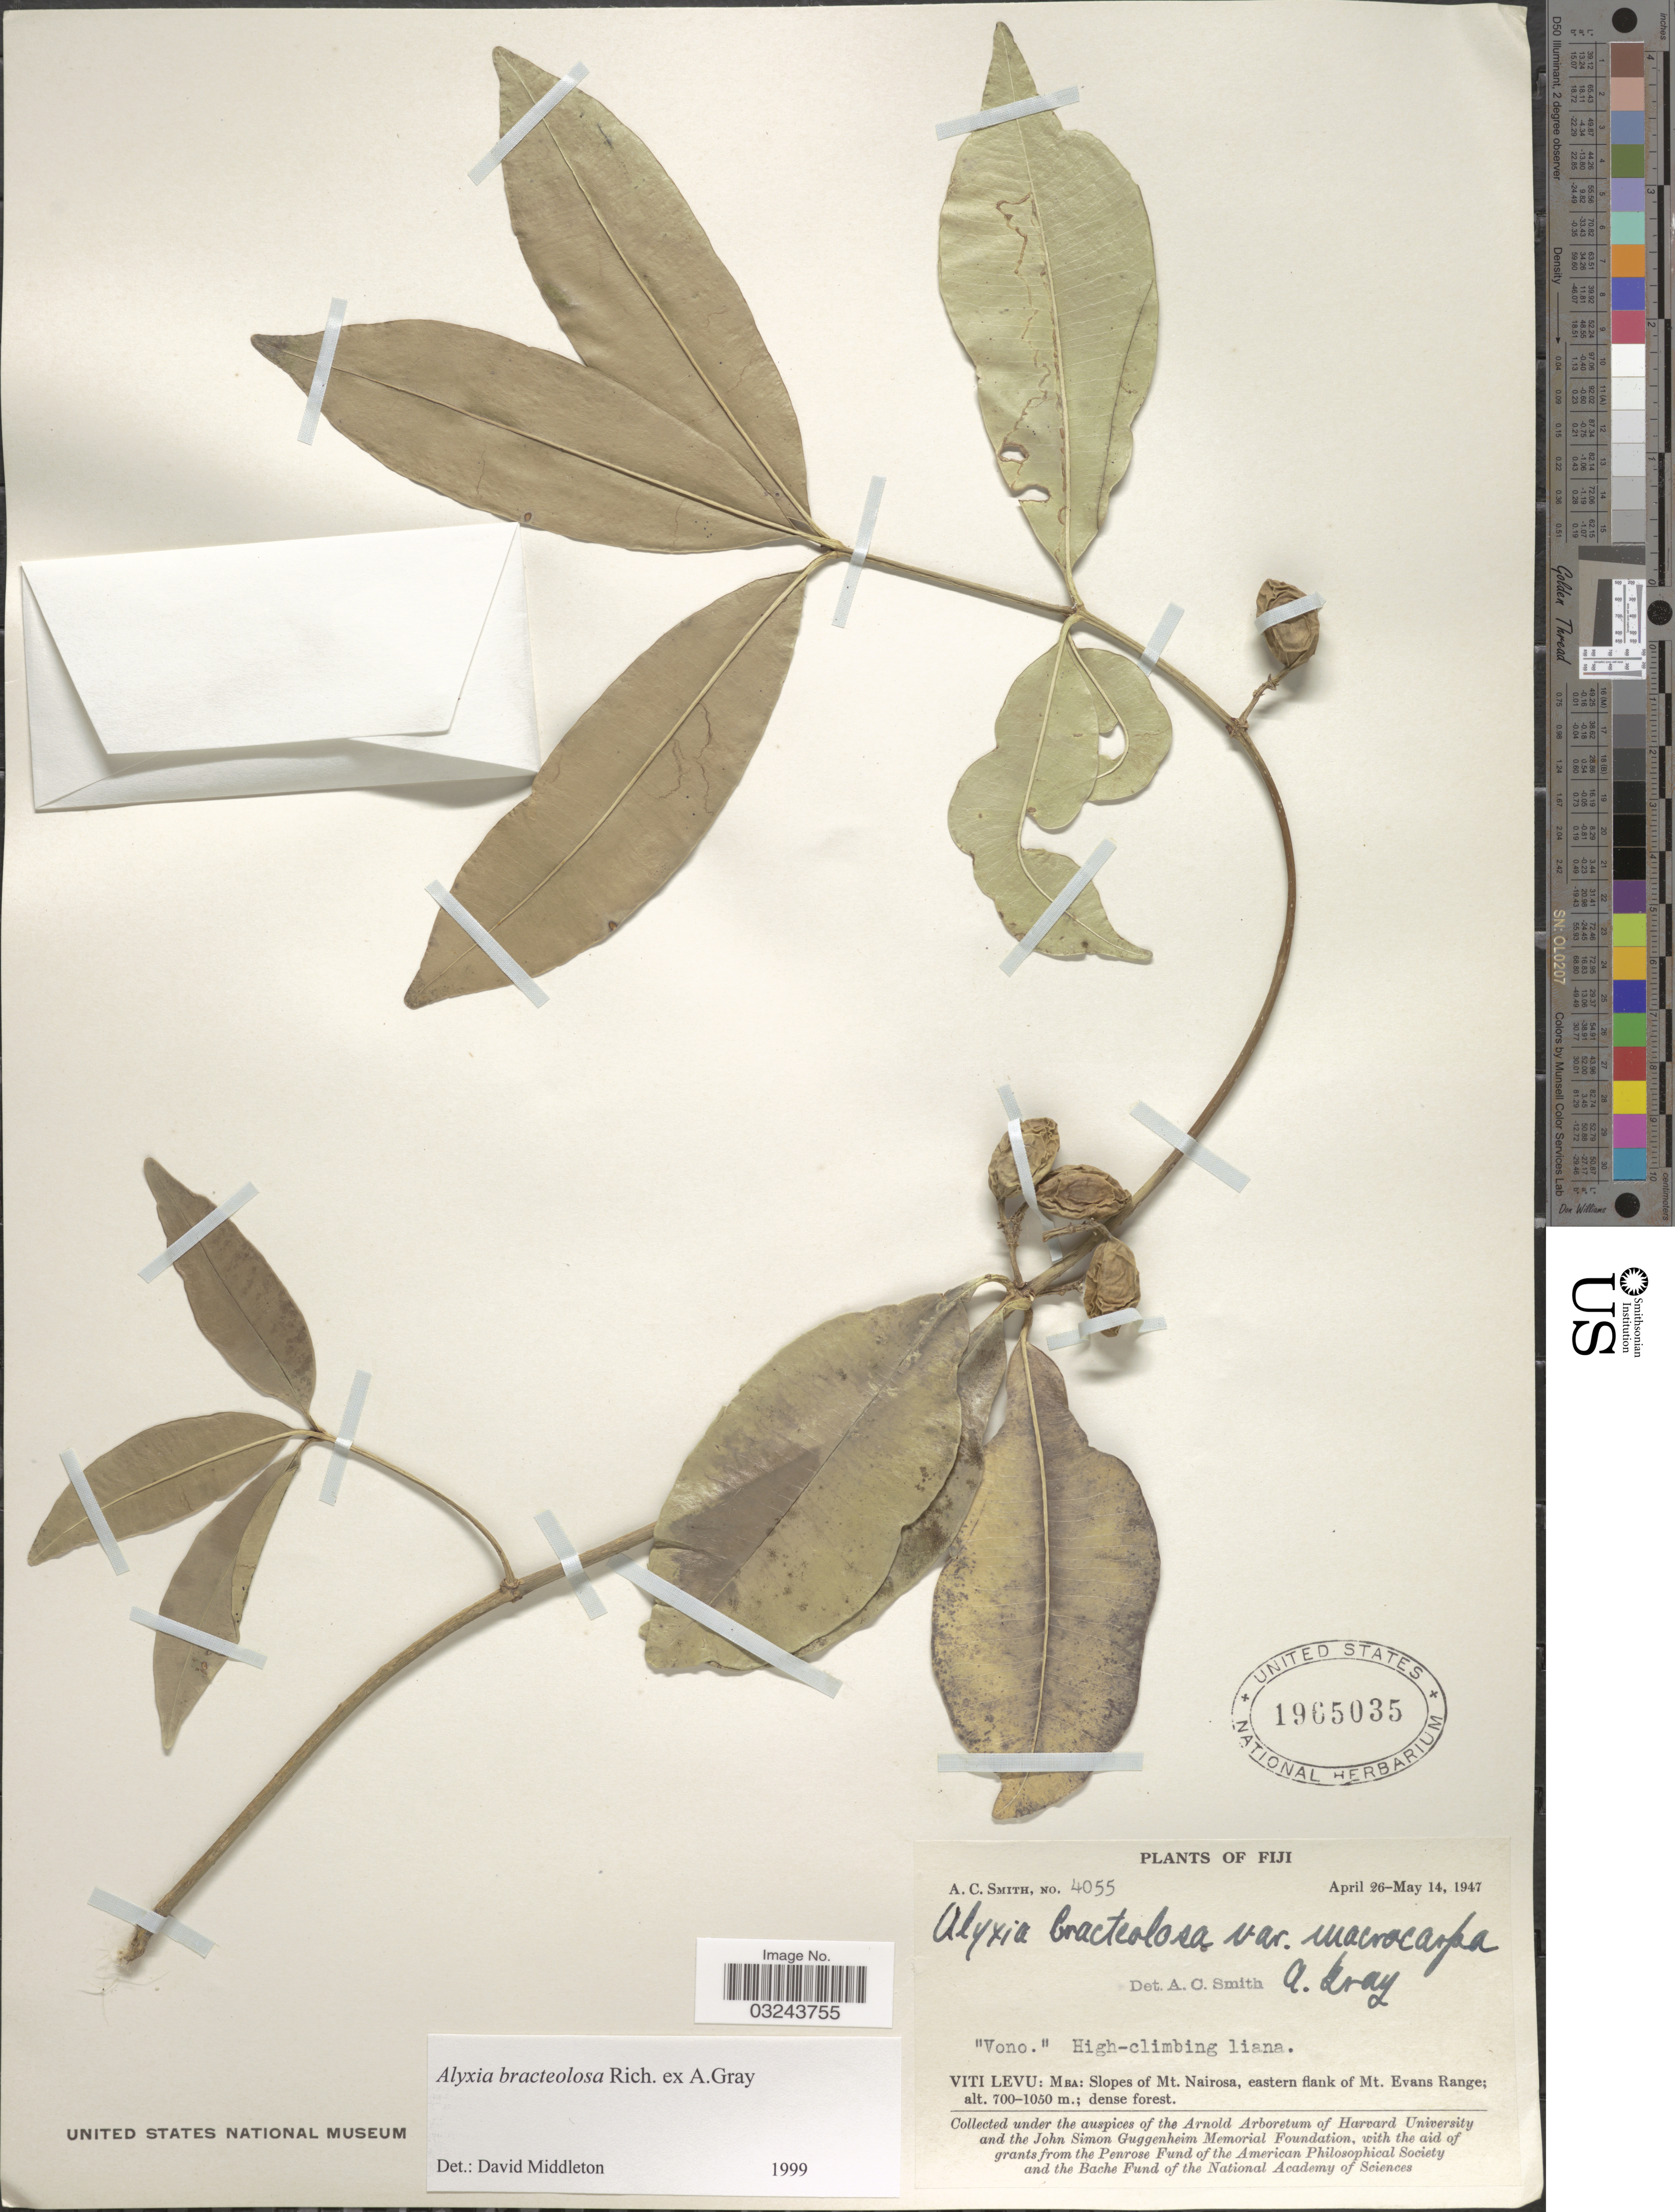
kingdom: Plantae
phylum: Tracheophyta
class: Magnoliopsida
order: Gentianales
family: Apocynaceae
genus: Alyxia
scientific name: Alyxia bracteolosa var. angustifolia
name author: A. Gray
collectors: A. C. Smith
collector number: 4055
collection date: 1947-04-26/1947-05-14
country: Fiji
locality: Viti Levu: Mba: Slopes of Mt. Nairosa, eastern flank of Mt. Evans Range.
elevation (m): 700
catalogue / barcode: US 1965035